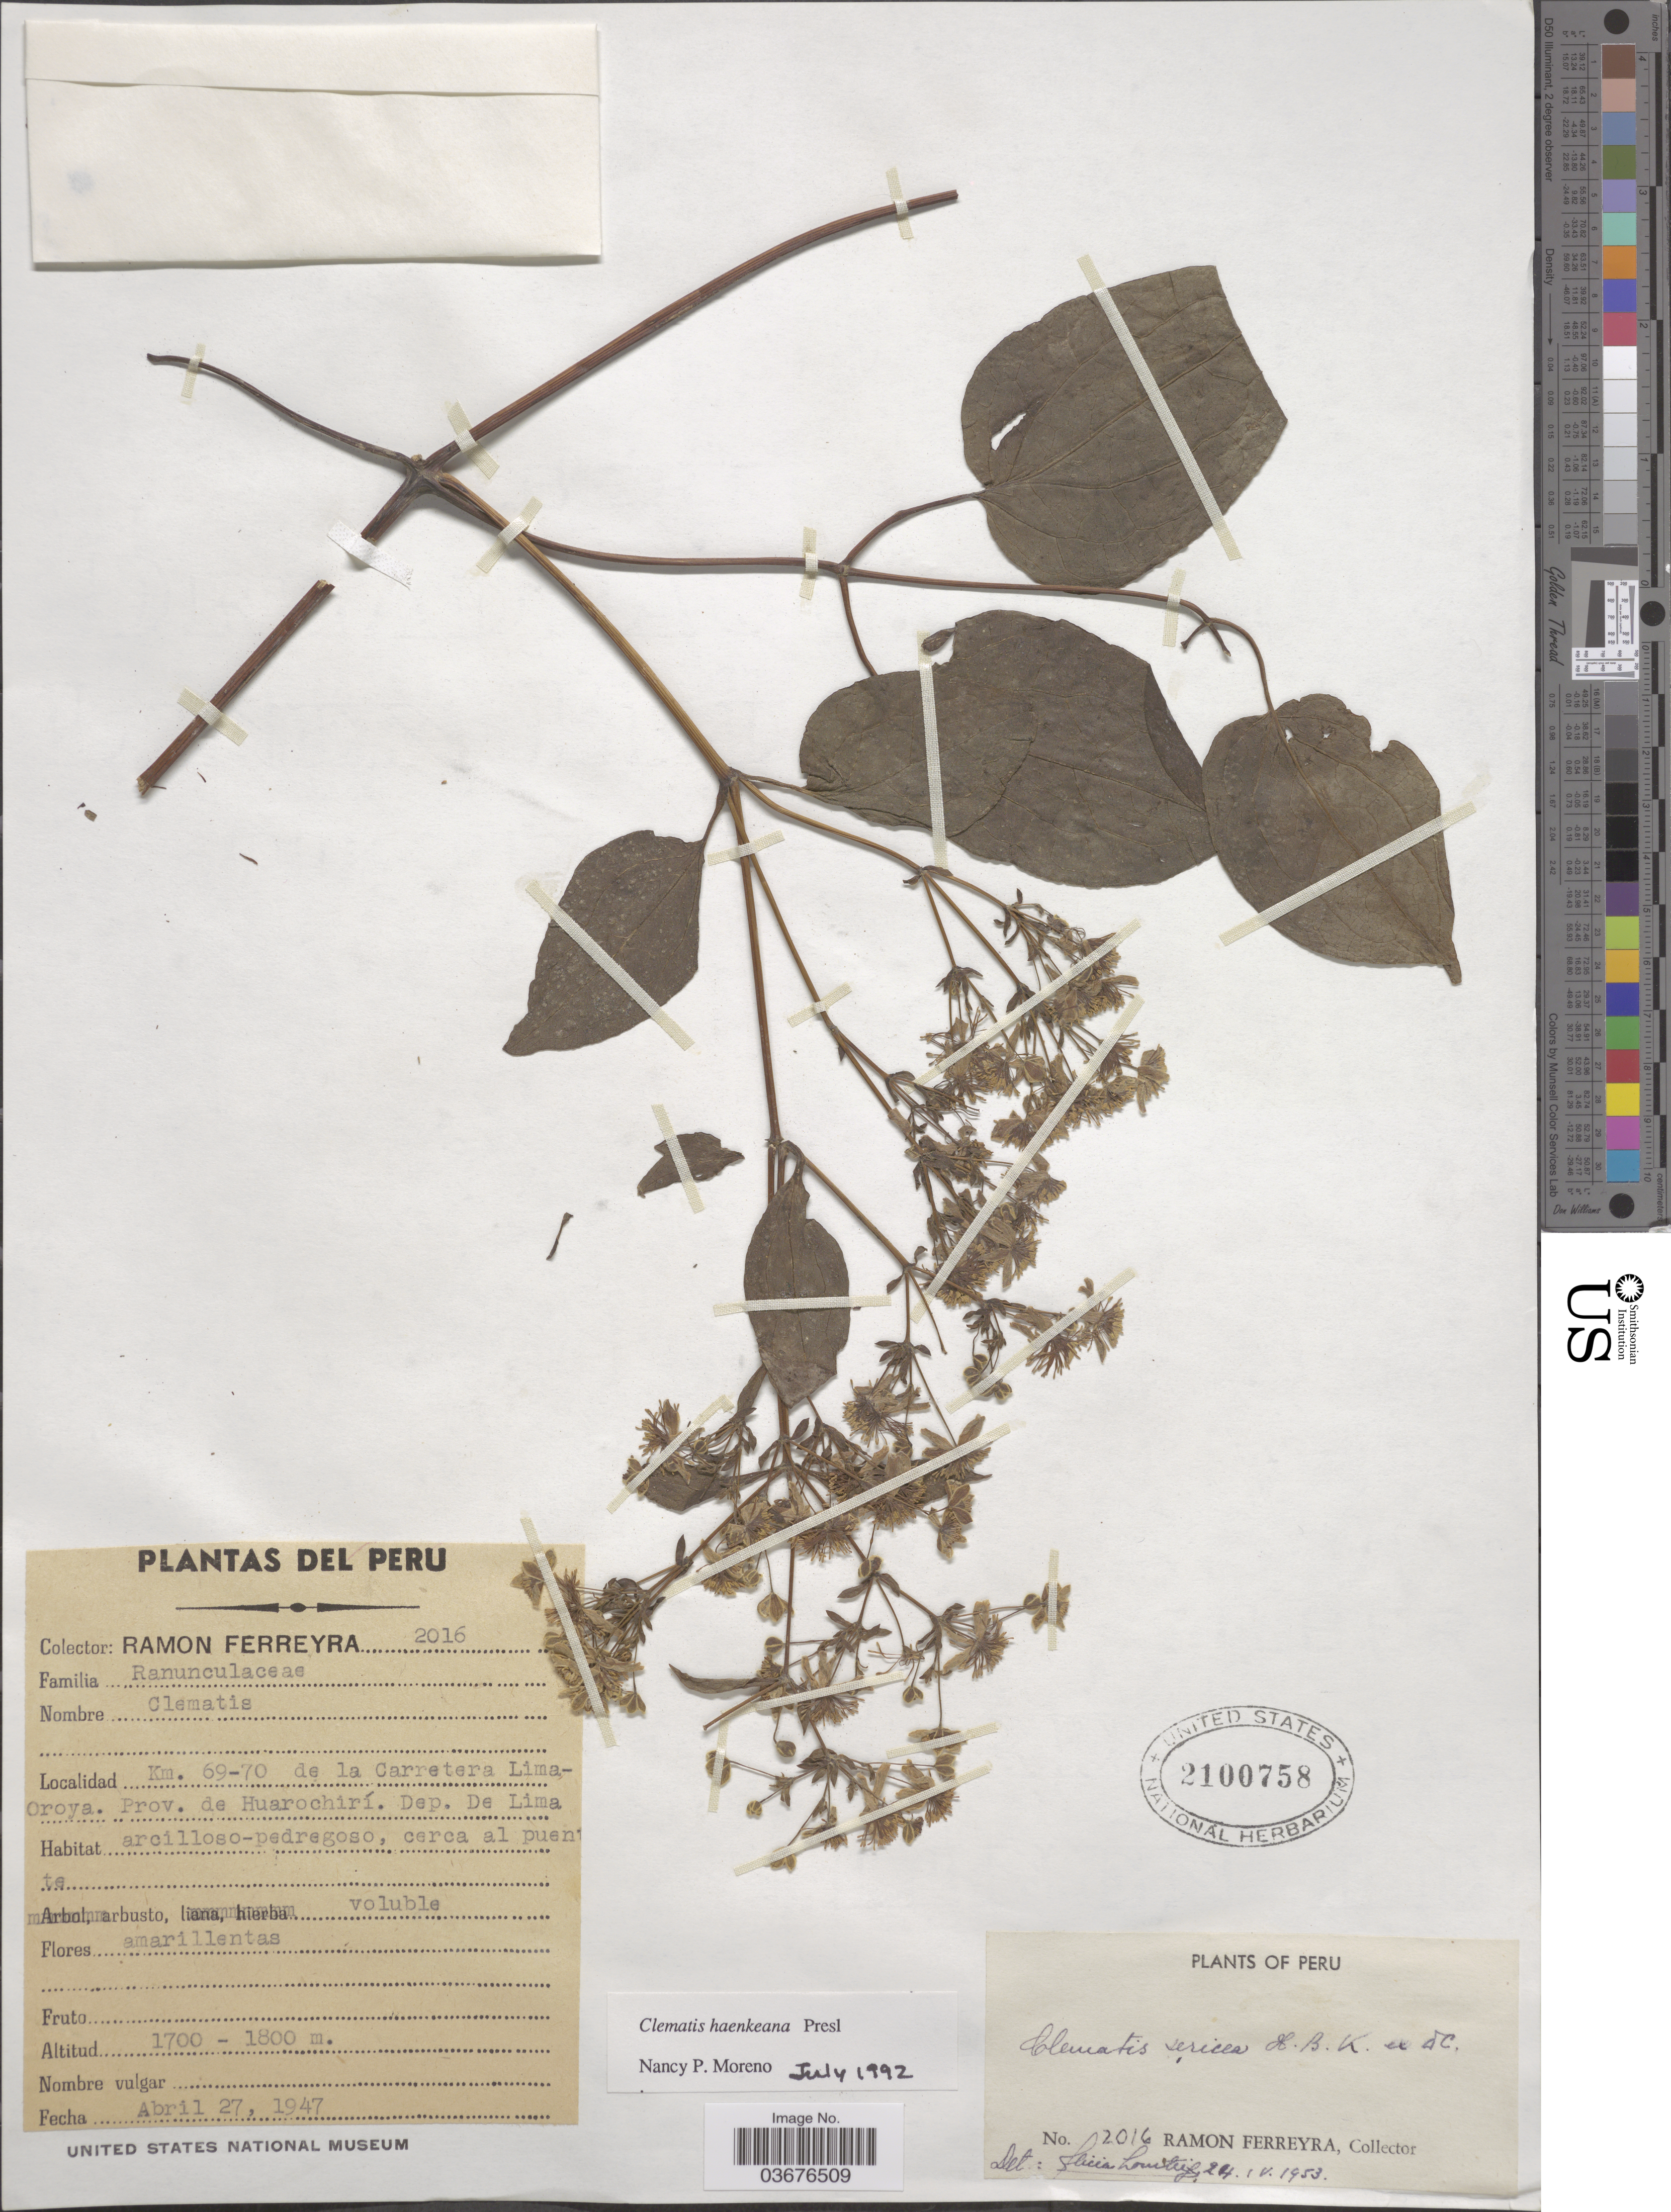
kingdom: Plantae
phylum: Tracheophyta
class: Magnoliopsida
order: Ranunculales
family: Ranunculaceae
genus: Clematis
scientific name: Clematis haenkeana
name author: C. Presl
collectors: R. A. Ferreyra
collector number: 2016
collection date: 1947-04-27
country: Peru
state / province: Lima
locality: Km. 69-70 de la Carretera Lima-Oroya. Prov. de Huarochirí. Dep. de Lima.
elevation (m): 1700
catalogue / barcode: US 2100758